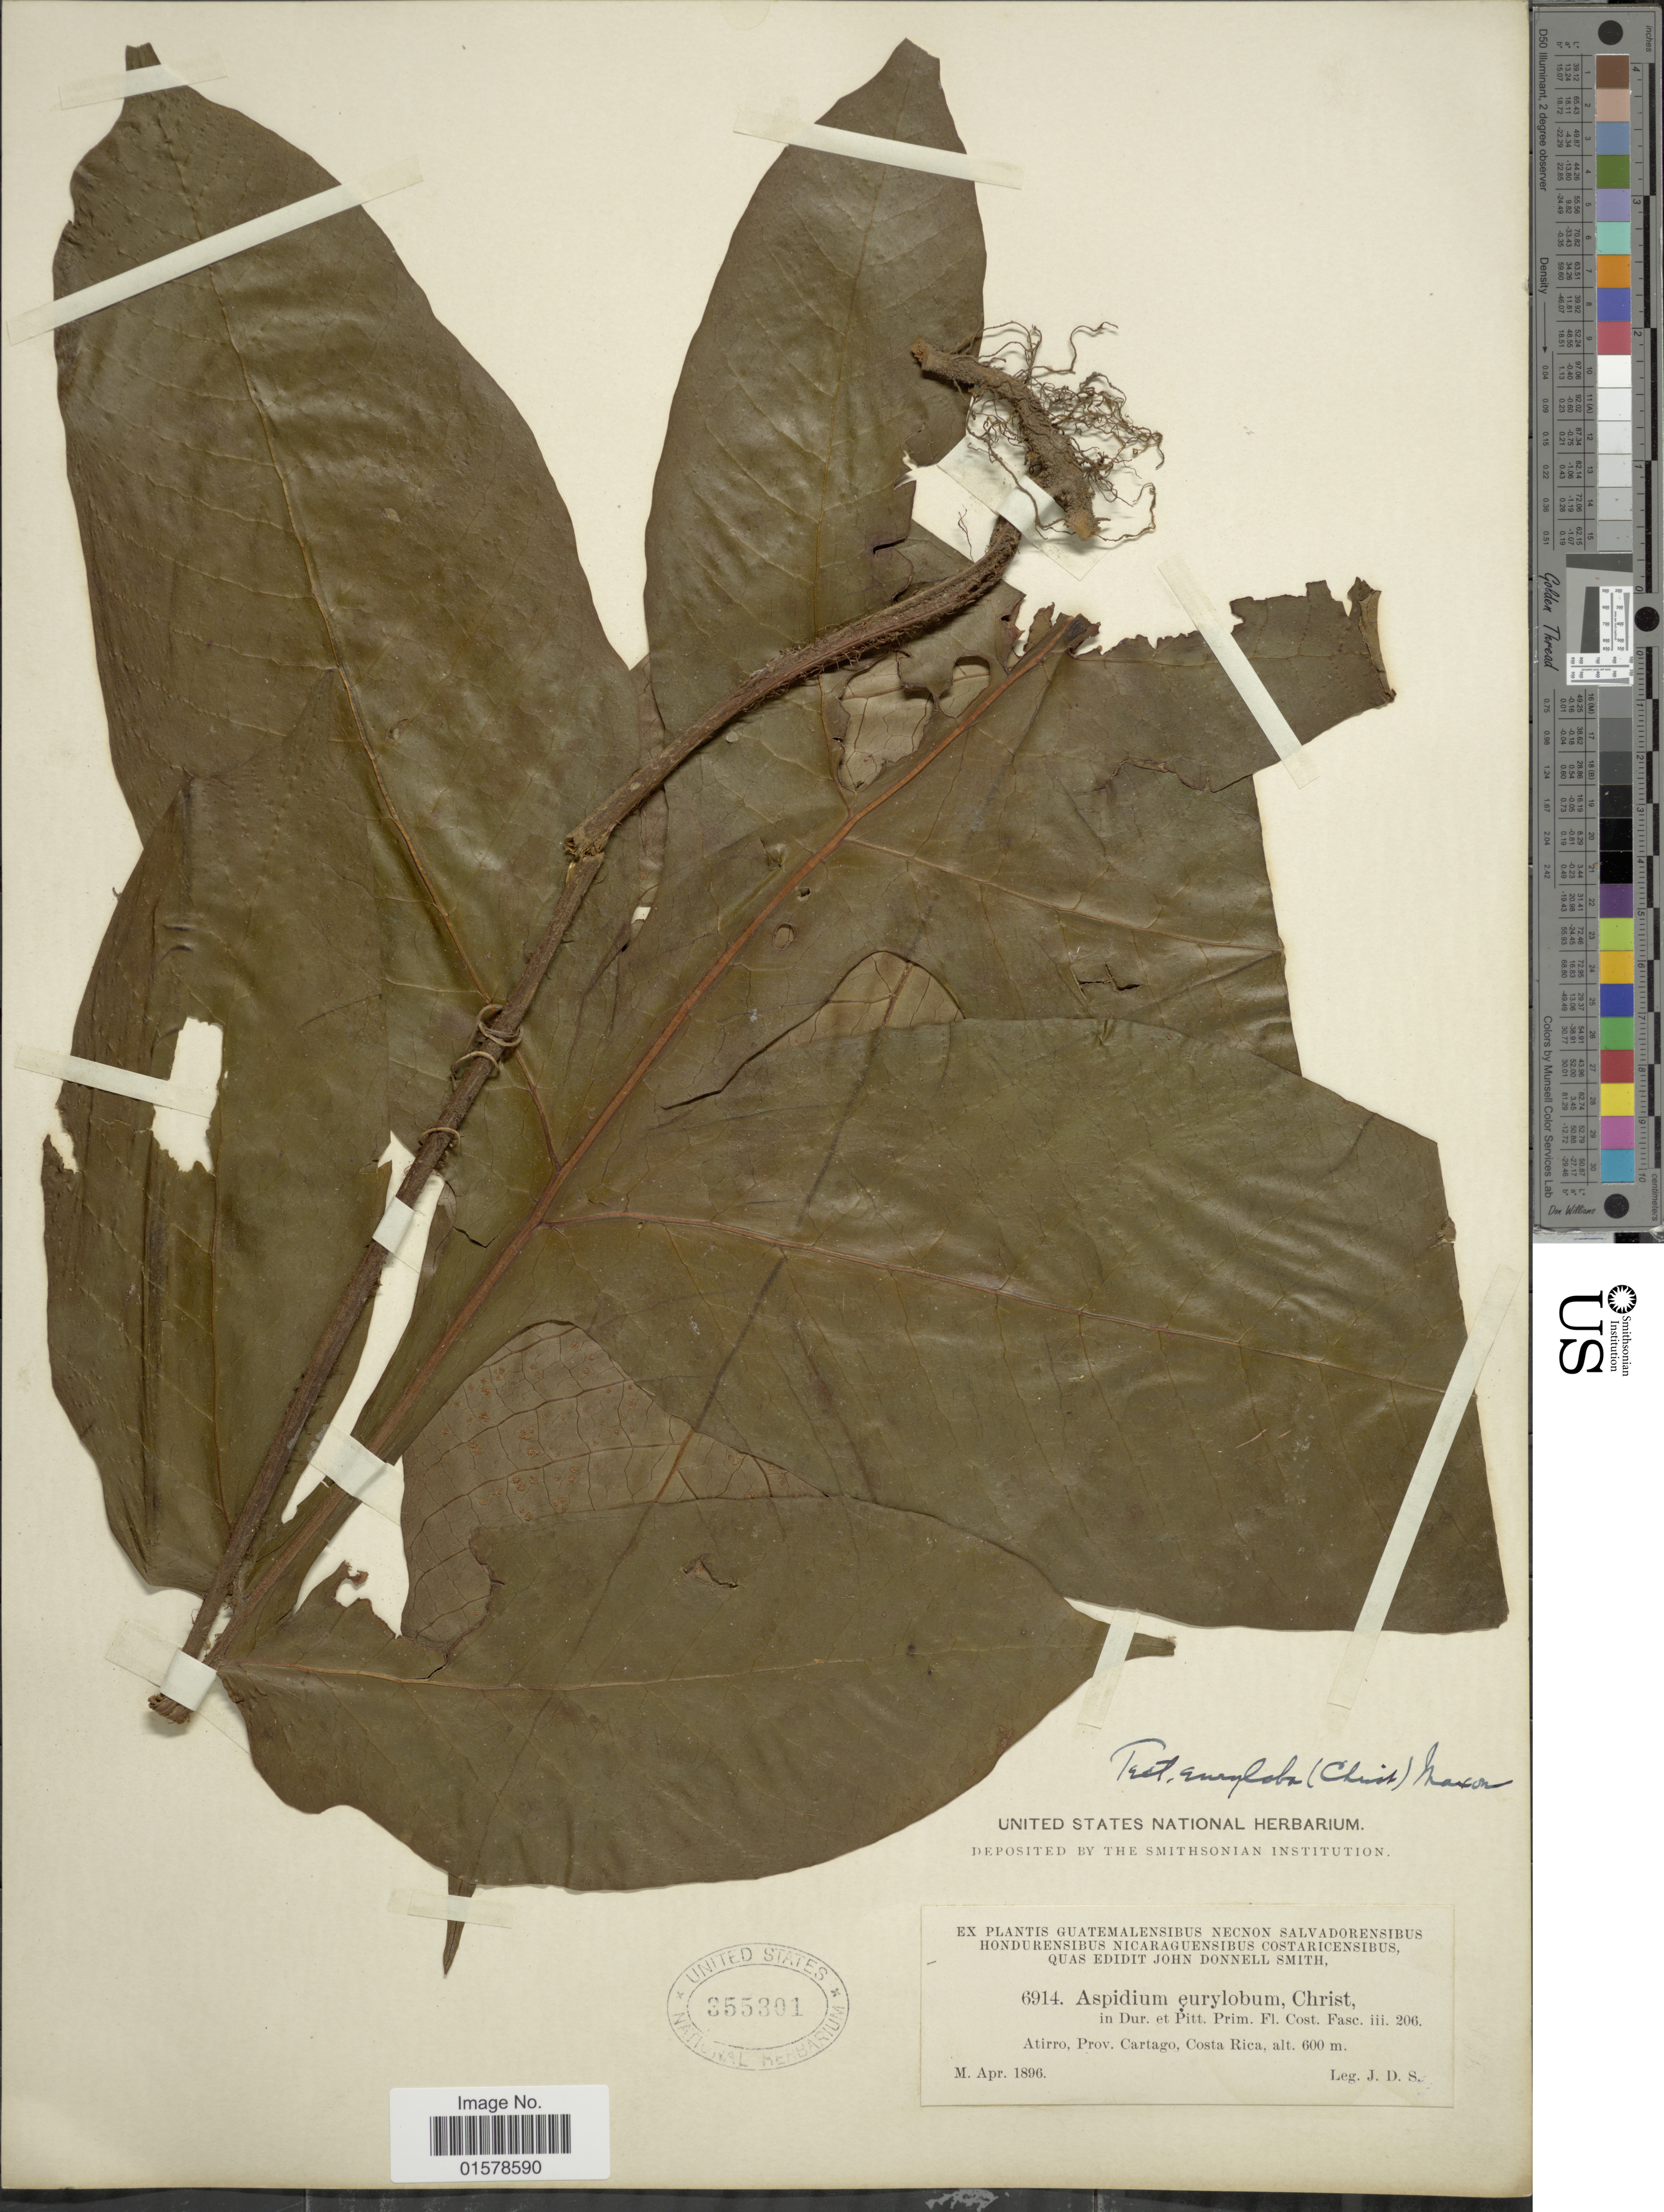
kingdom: Plantae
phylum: Tracheophyta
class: Polypodiopsida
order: Polypodiales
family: Tectariaceae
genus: Tectaria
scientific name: Tectaria nicotianifolia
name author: (Baker) C. Chr.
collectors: J. Donnell Smith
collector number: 6914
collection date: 1896-04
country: Costa Rica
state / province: Cartago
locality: Atirro, Prov. Cartago, Costa Rica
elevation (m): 600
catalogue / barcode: US 355301